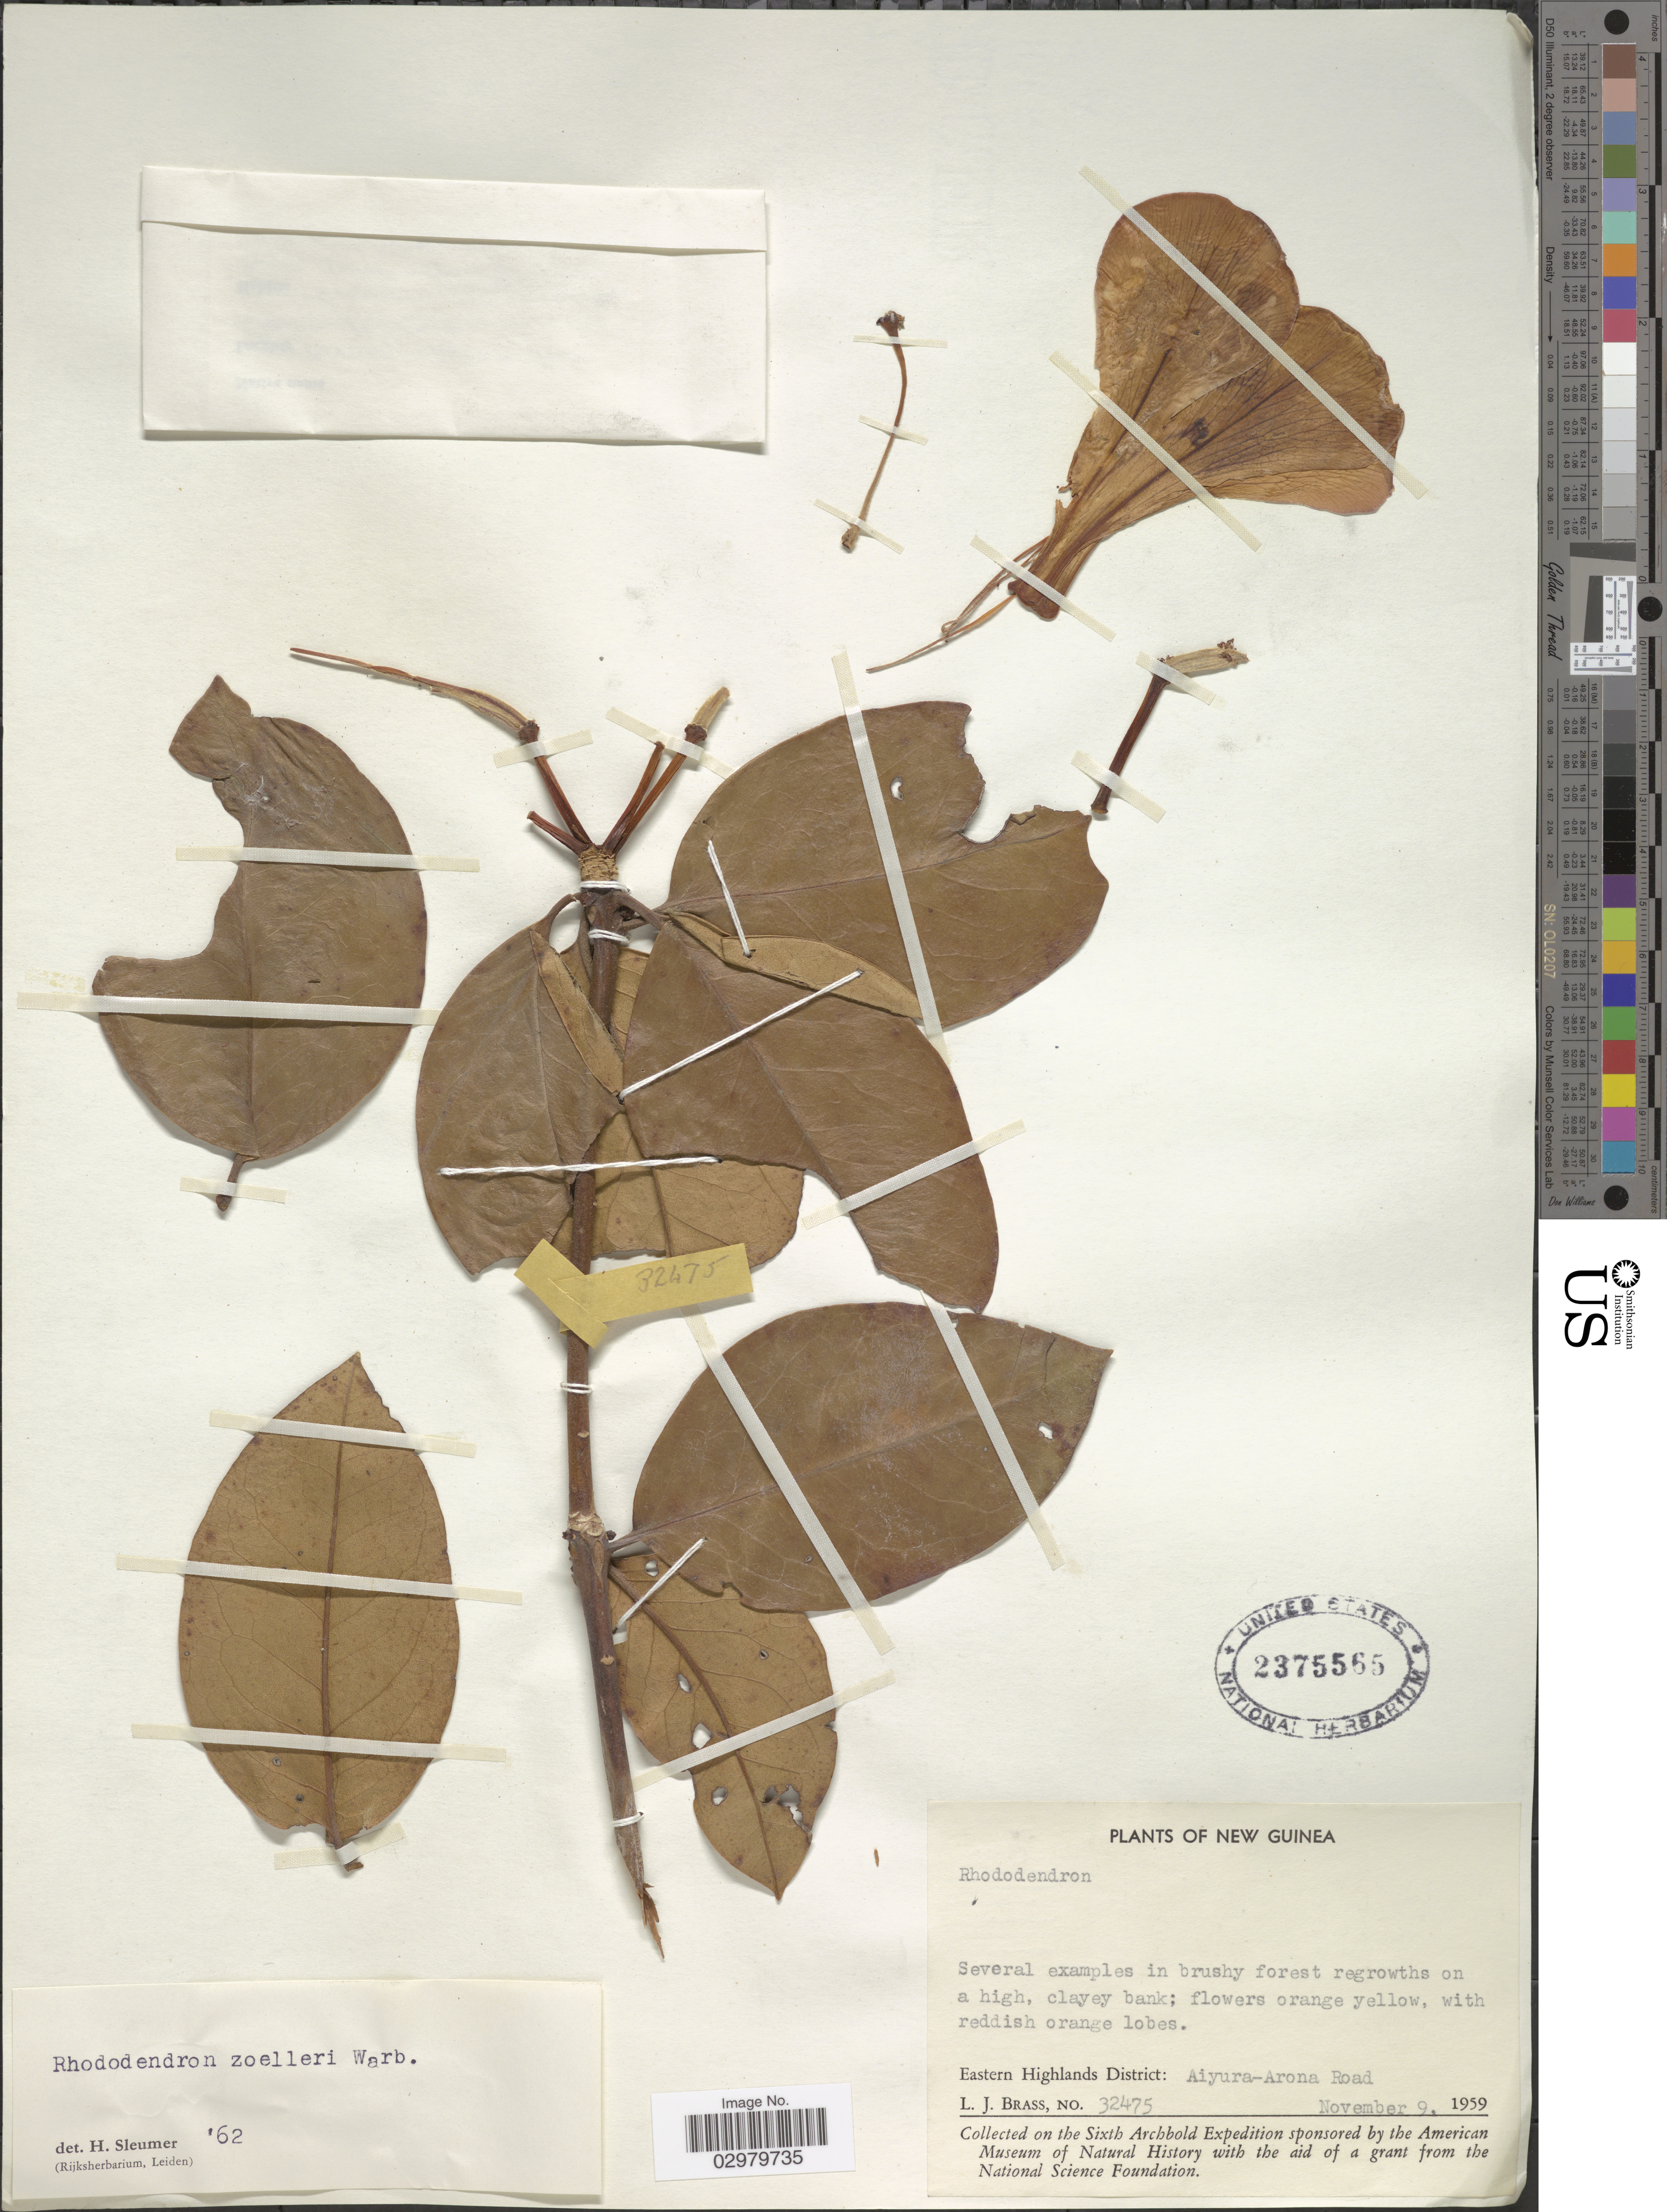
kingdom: Plantae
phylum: Tracheophyta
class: Magnoliopsida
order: Ericales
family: Ericaceae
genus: Rhododendron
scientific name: Rhododendron zoelleri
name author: Warb.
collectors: L. J. Brass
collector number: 32475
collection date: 1959-11-09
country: Papua New Guinea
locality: New Guinea. Eastern Highlands District: Aiyura-Arona Road.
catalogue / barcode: US 2375565